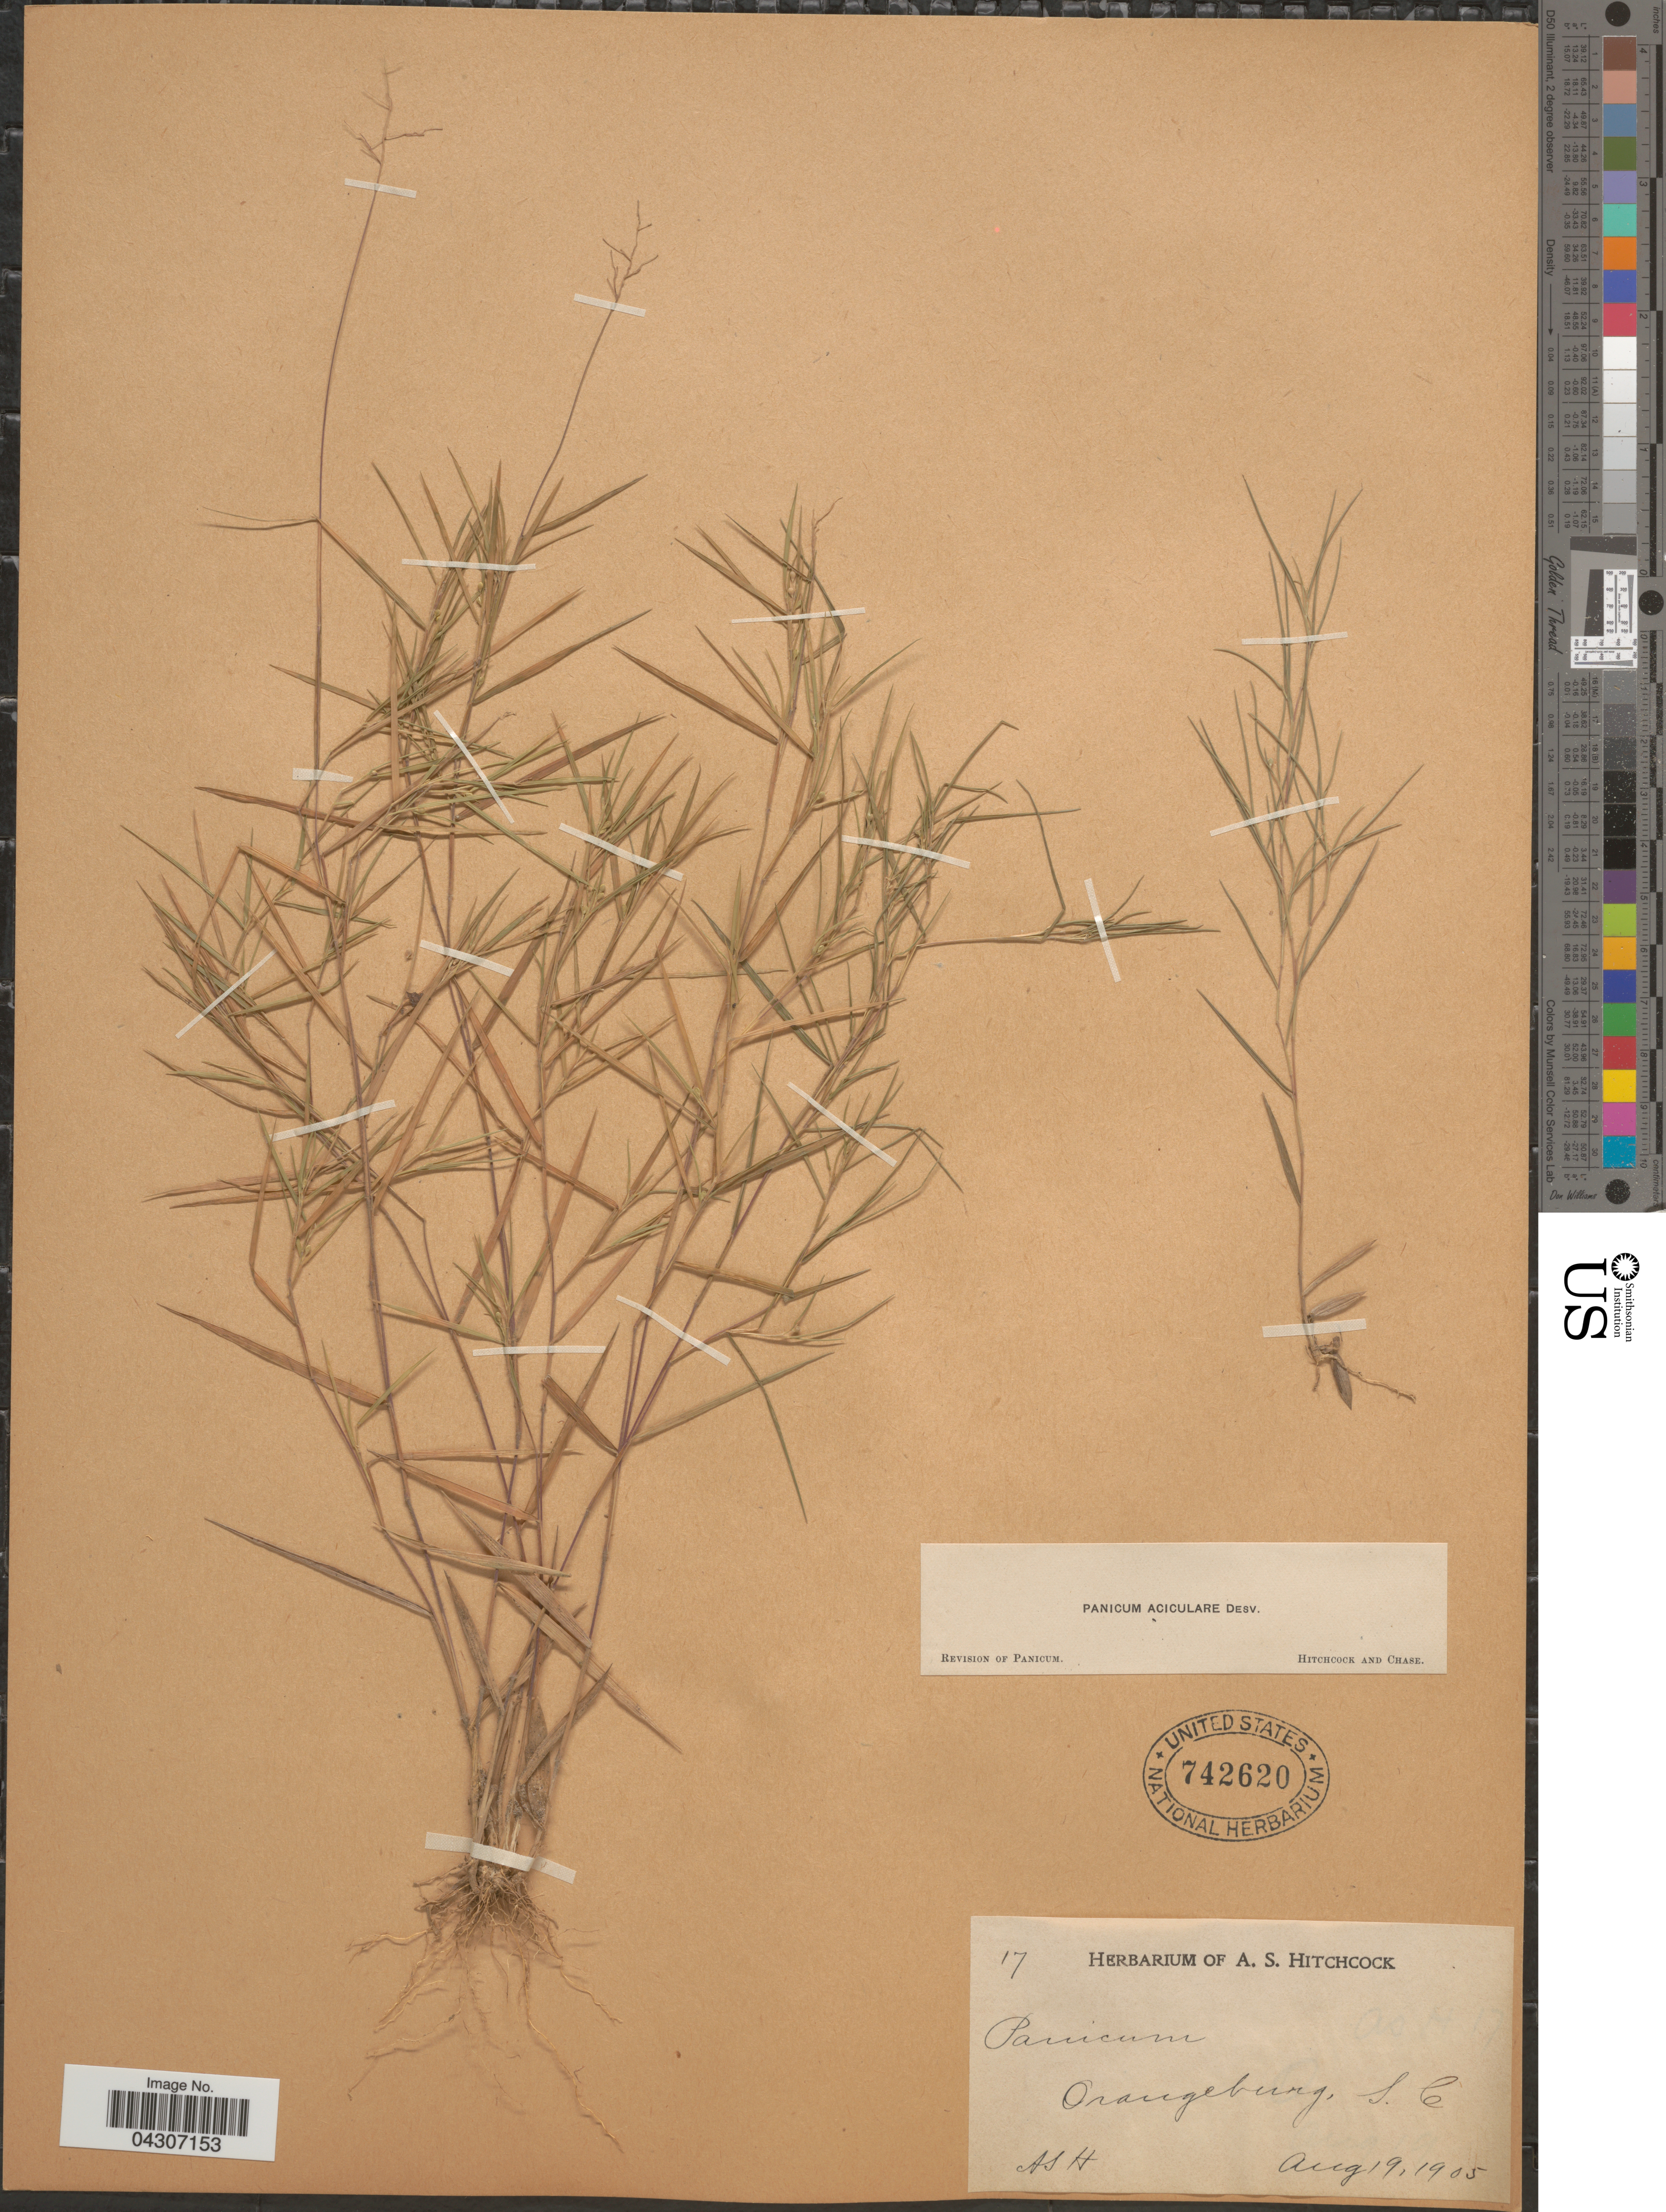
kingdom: Plantae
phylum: Tracheophyta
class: Liliopsida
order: Poales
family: Poaceae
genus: Dichanthelium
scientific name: Dichanthelium aciculare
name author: (Desv. ex Poir.) Gould & C.A. Clark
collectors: A. S. Hitchcock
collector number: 17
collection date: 1905-08-19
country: United States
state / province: South Carolina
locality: Orangeburg.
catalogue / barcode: US 742620